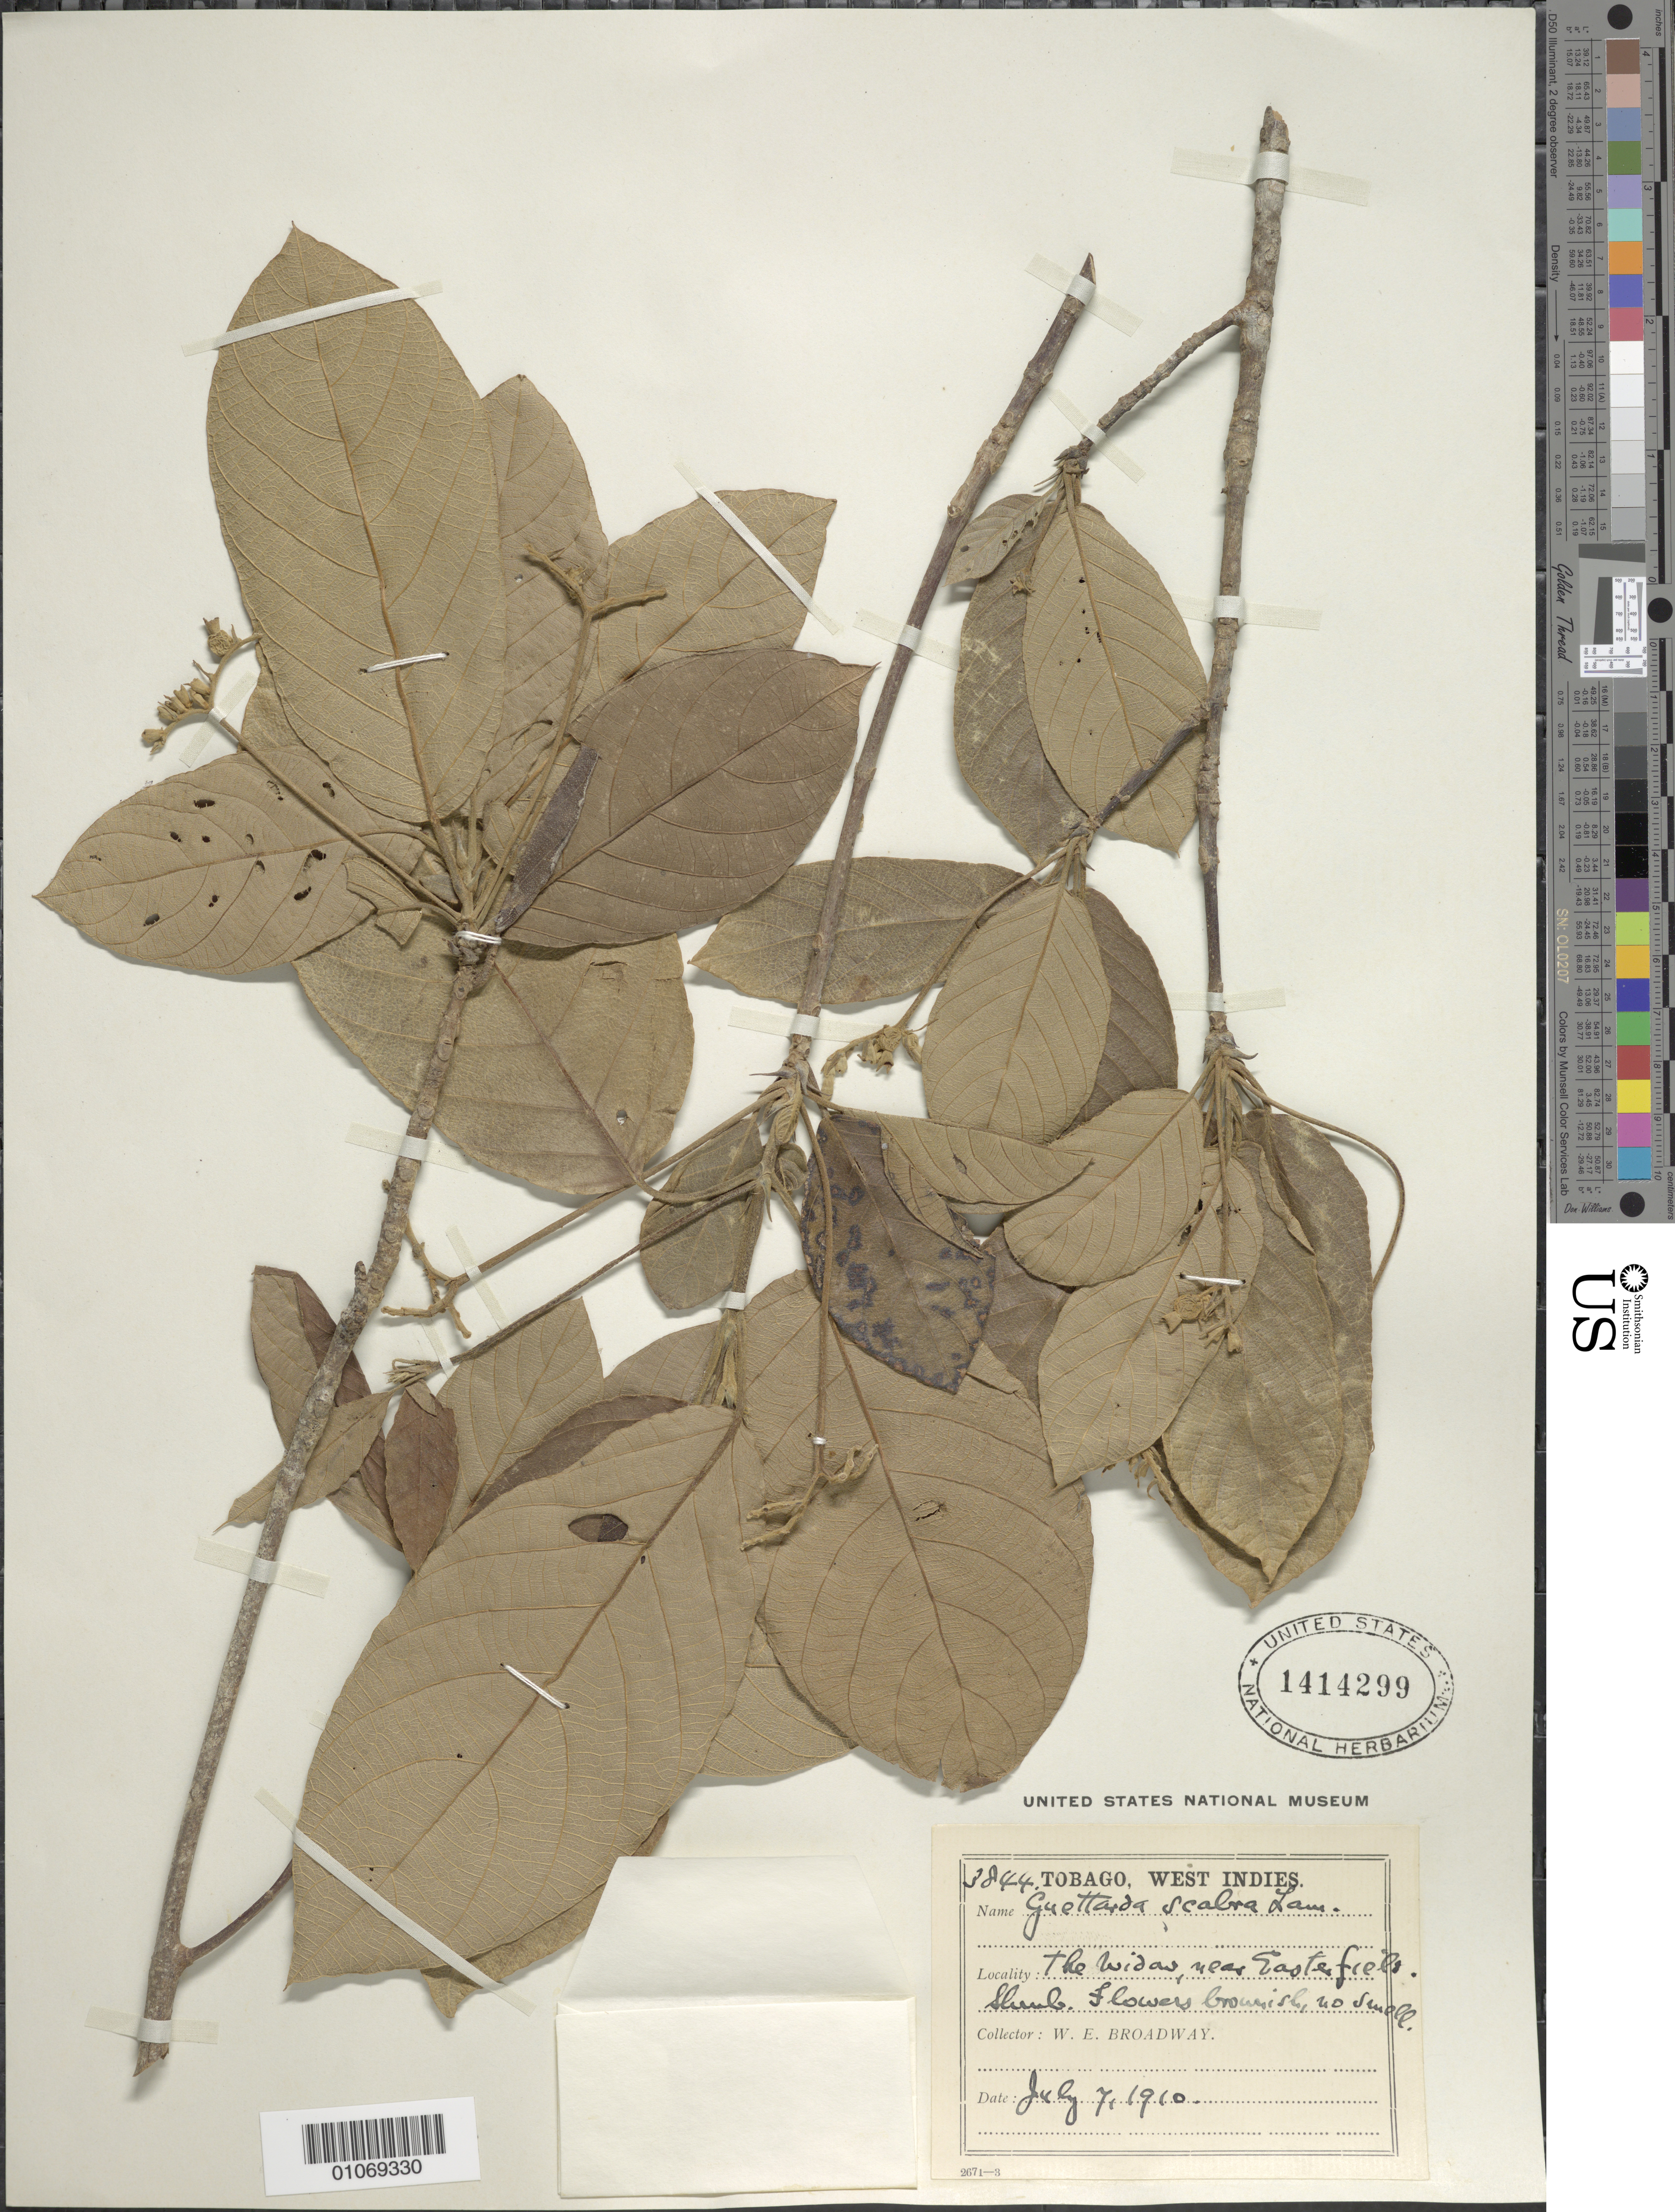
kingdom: Plantae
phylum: Tracheophyta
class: Magnoliopsida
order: Gentianales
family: Rubiaceae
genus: Guettarda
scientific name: Guettarda scabra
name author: (L.) Vent.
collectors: W. E. Broadway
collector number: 3844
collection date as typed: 07 Jul 1910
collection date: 1910-07-07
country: Trinidad and Tobago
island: Tobago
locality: The Widow, near Easter Field.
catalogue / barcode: US 1414299